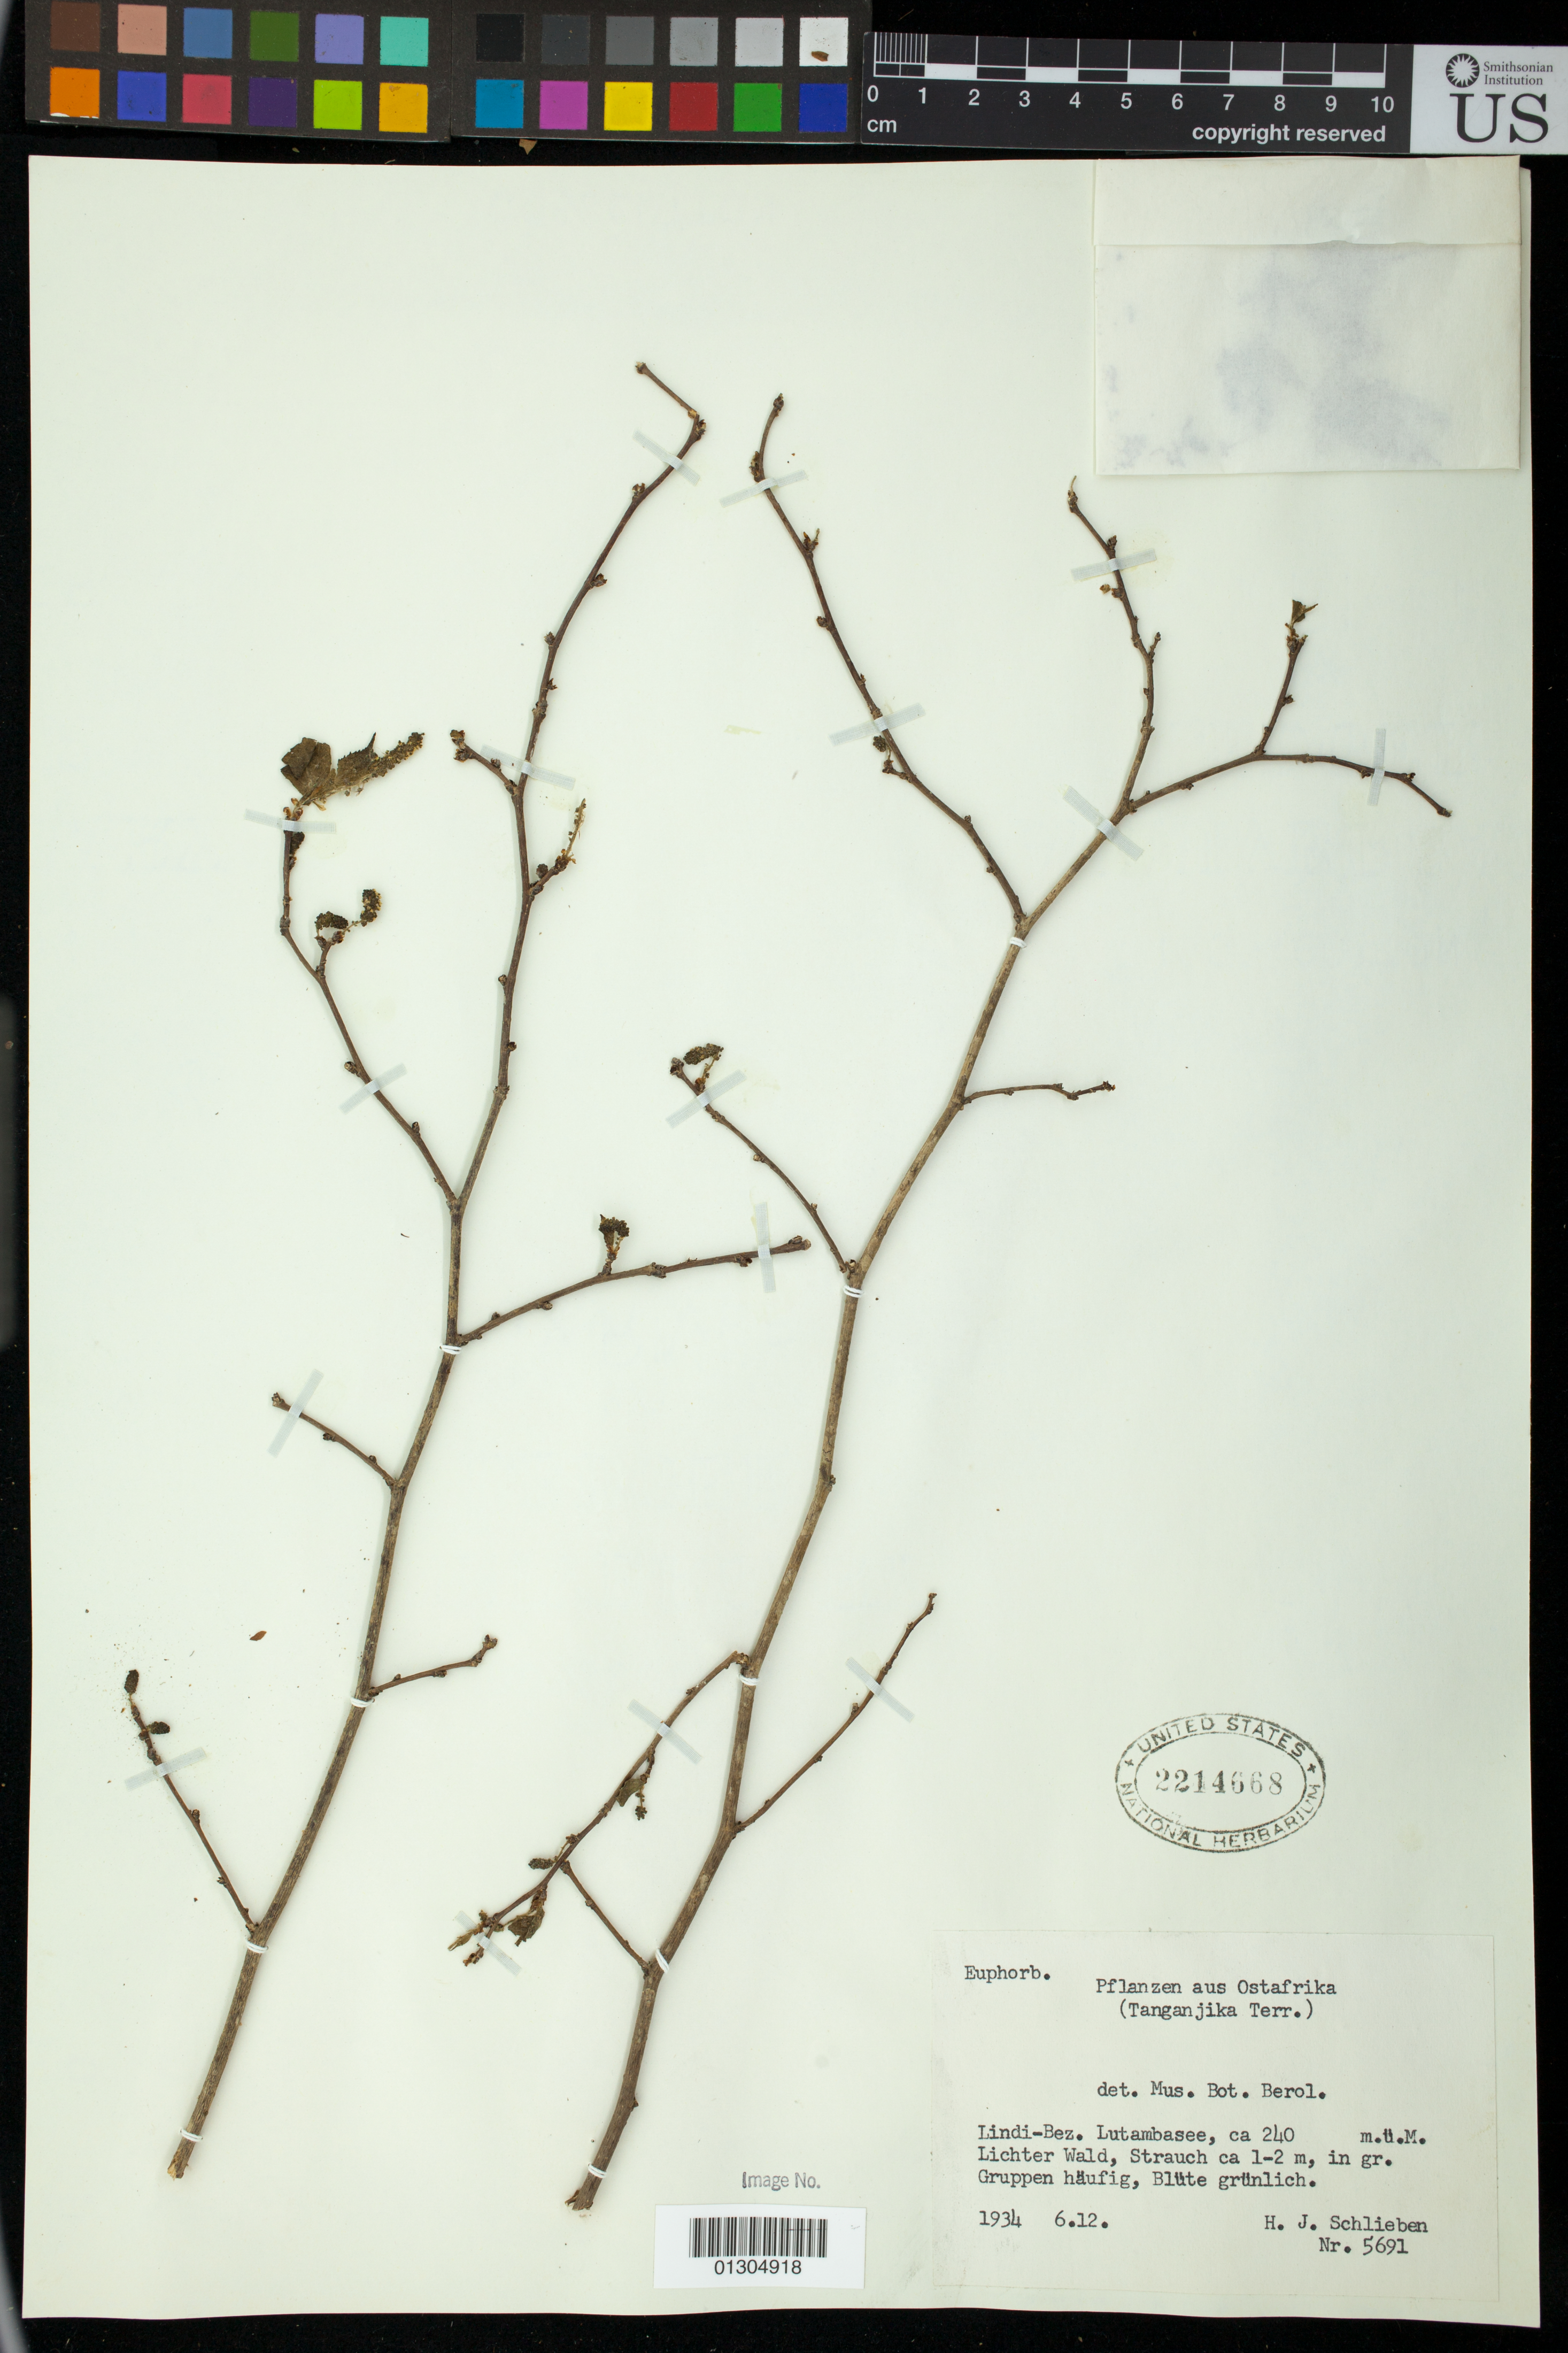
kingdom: Plantae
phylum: Tracheophyta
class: Magnoliopsida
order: Malpighiales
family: Euphorbiaceae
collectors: H. J. Schlieben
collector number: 5691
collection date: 1934-12-06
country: Tanzania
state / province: Lindi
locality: Lutambasee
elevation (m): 240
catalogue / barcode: US 2214668